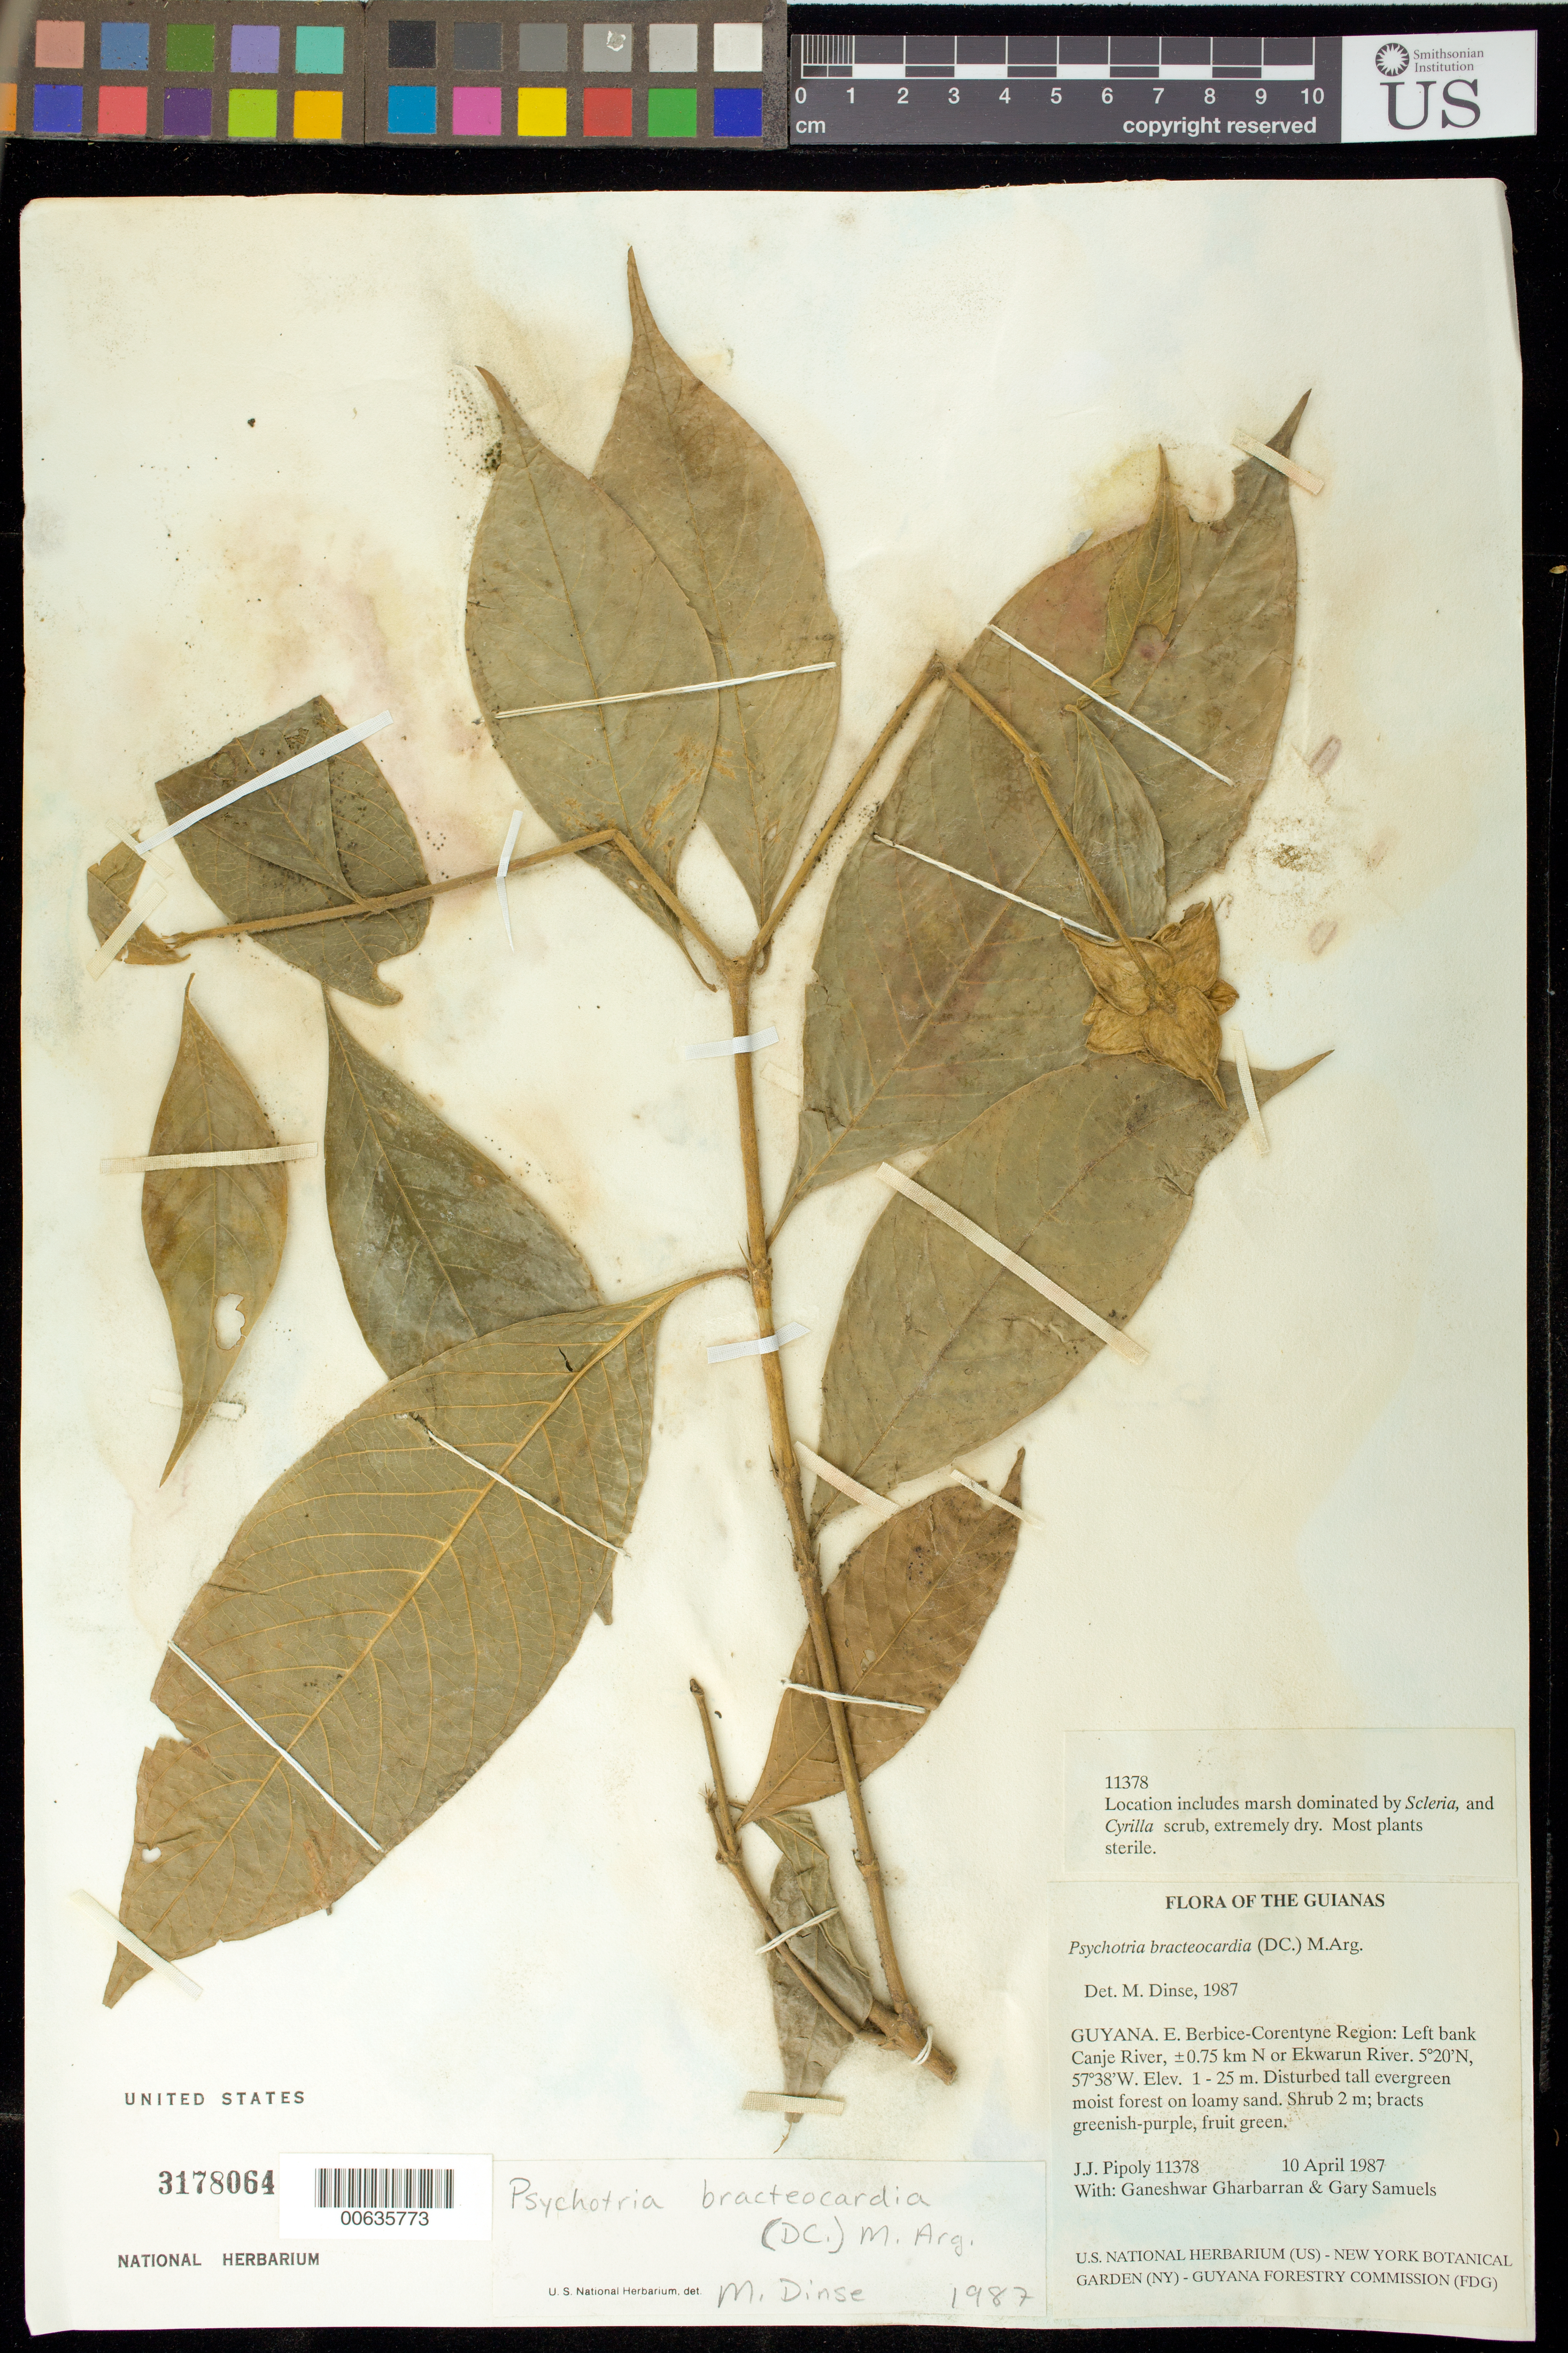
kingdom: Plantae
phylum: Tracheophyta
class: Magnoliopsida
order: Gentianales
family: Rubiaceae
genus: Psychotria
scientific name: Psychotria bracteocardia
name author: (DC.) Müll. Arg.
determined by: Dinse, M.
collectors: J. J. Pipoly, G. Gharbarran & G. Samuels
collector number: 11378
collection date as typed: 10 April 1987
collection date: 1987-04-10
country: Guyana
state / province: E. Berbice-Corentyne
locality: Canje River, ± 0.75 km N of Ekwarun River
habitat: Disturbed tall evergreen moist forest on loamy sand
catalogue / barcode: US 3178064